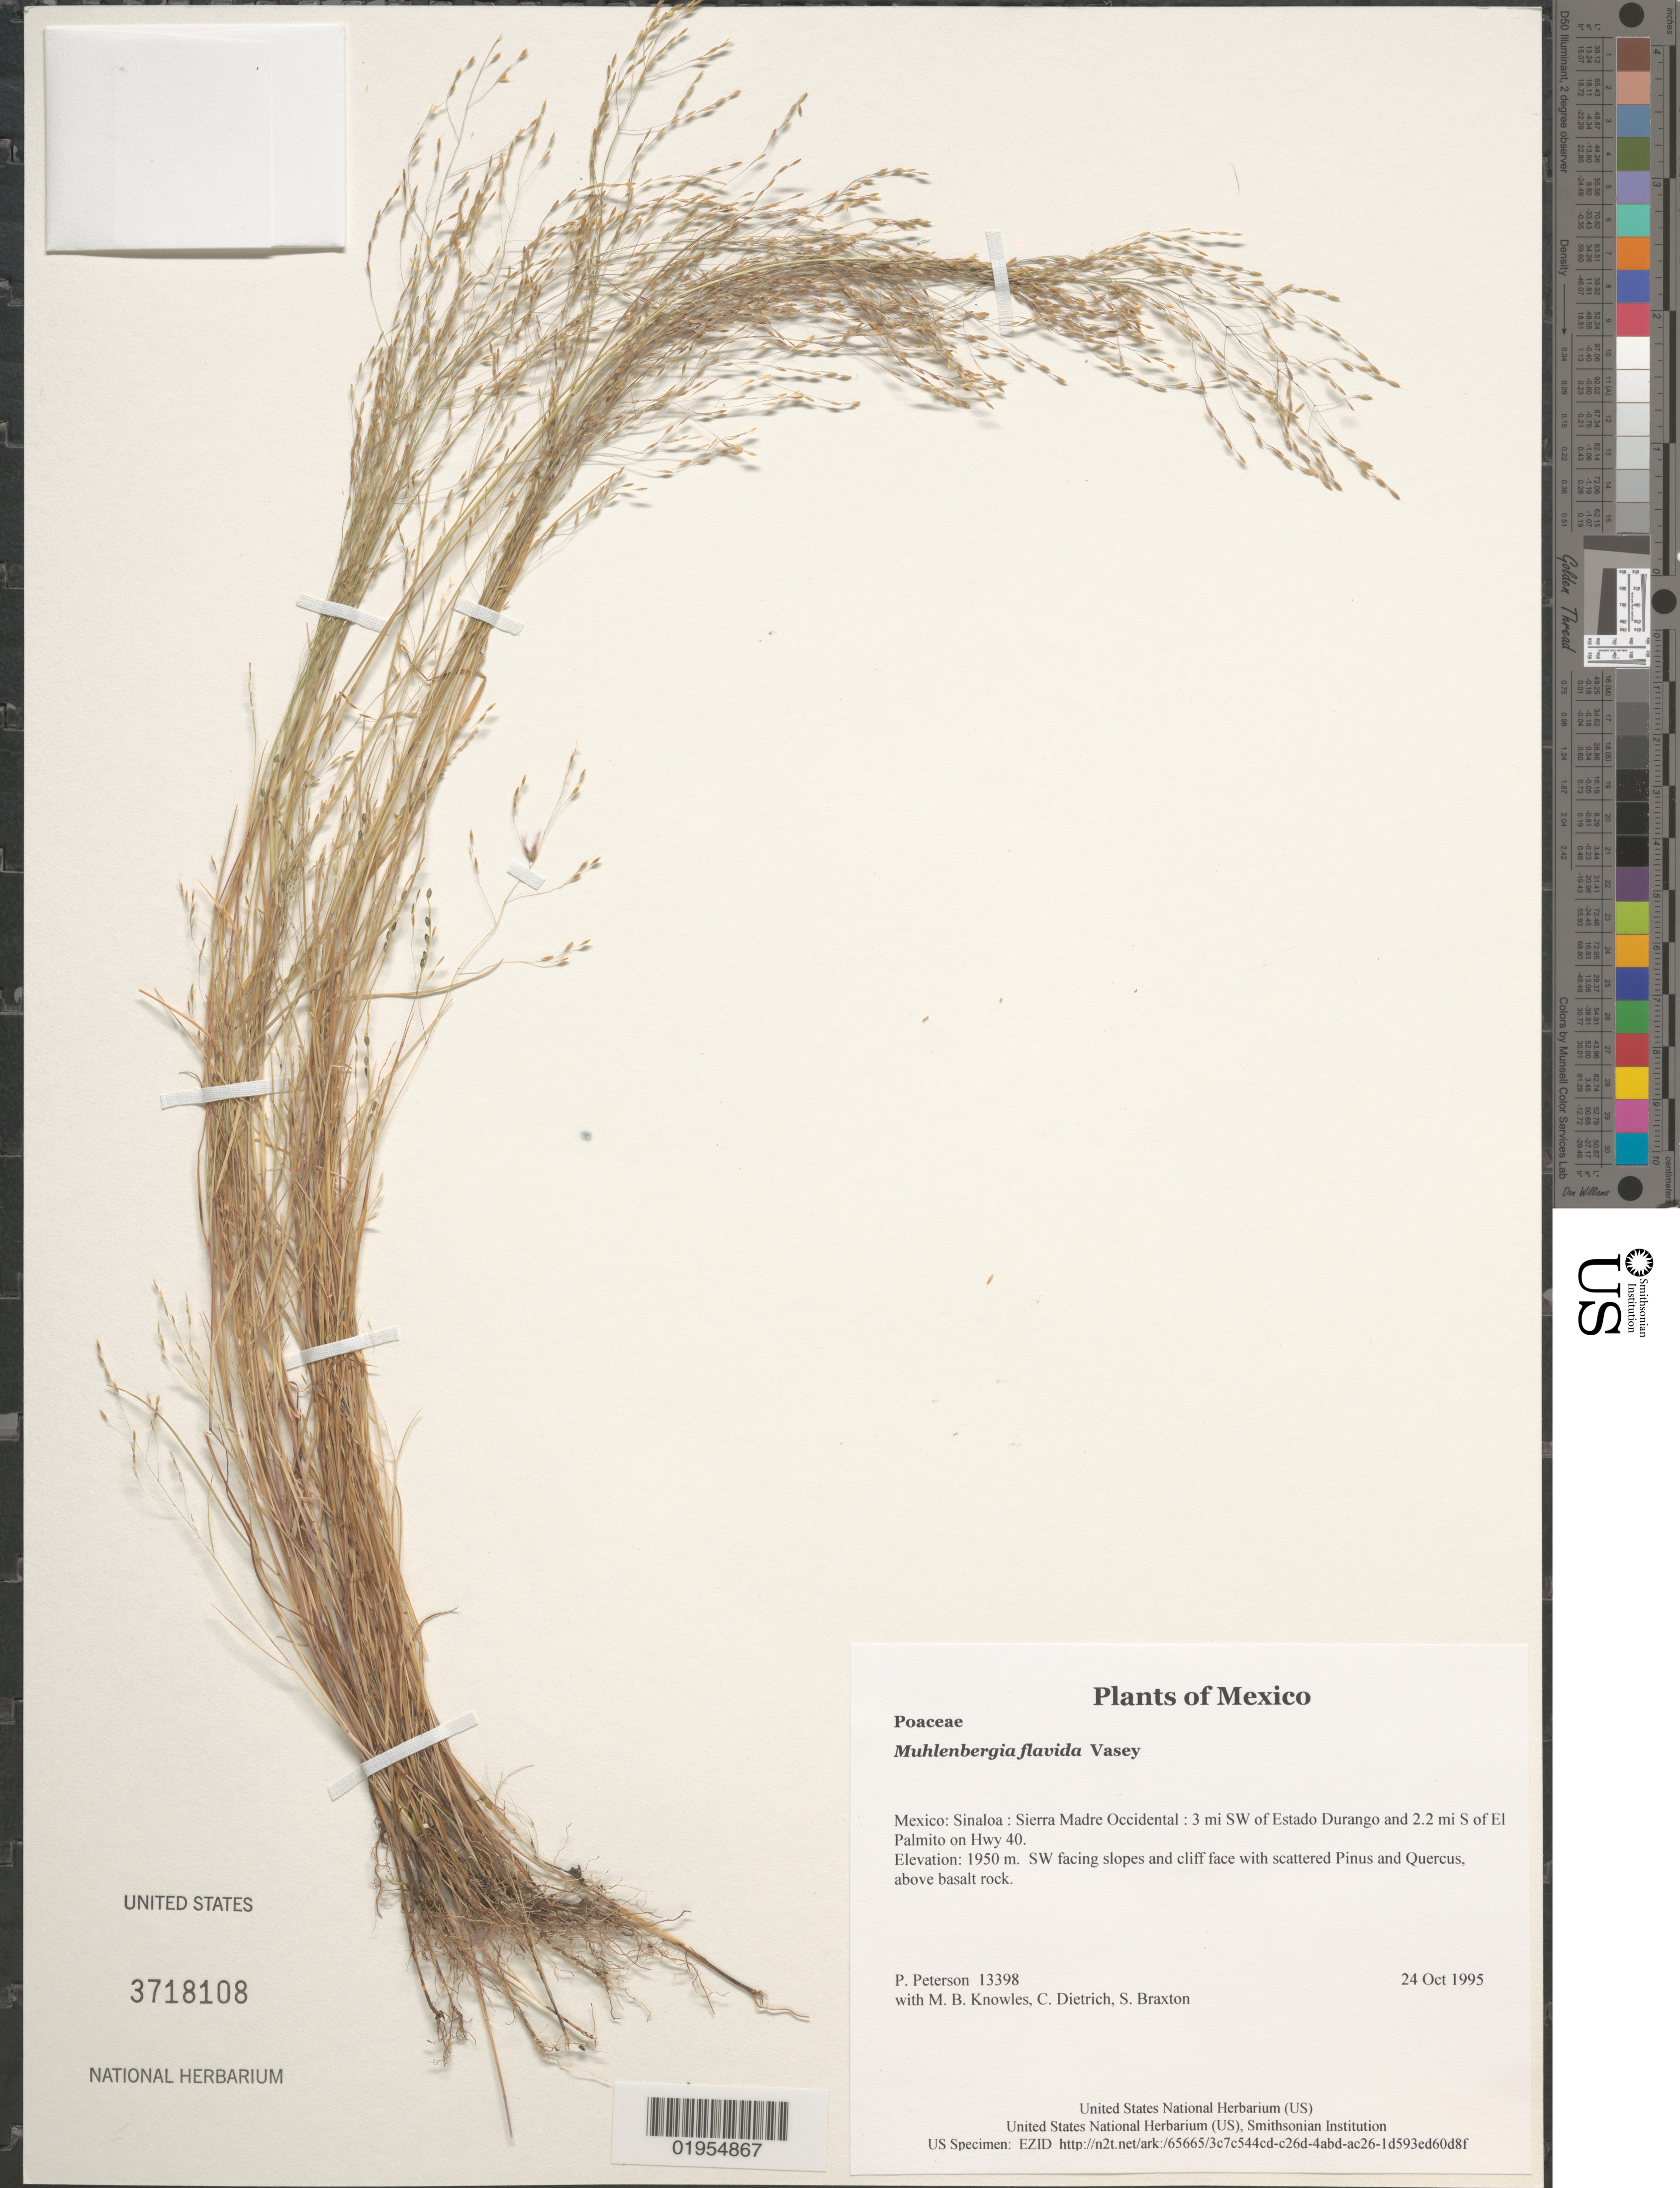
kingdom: Plantae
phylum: Tracheophyta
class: Liliopsida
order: Poales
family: Poaceae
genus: Muhlenbergia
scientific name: Muhlenbergia flavida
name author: Vasey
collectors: P. M. Peterson, M. B. Knowles, C. Dietrich & S. Braxton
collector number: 13398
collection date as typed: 24 Oct 1995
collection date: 1995-10-24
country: Mexico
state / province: Sinaloa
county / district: Sierra Madre Occidental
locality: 3 mi SW of Estado Durango and 2.2 mi S of El Palmito on Hwy 40.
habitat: SW facing slopes and cliff face with scattered Pinus and Quercus, above basalt rock.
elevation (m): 1950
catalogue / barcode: US 3718108